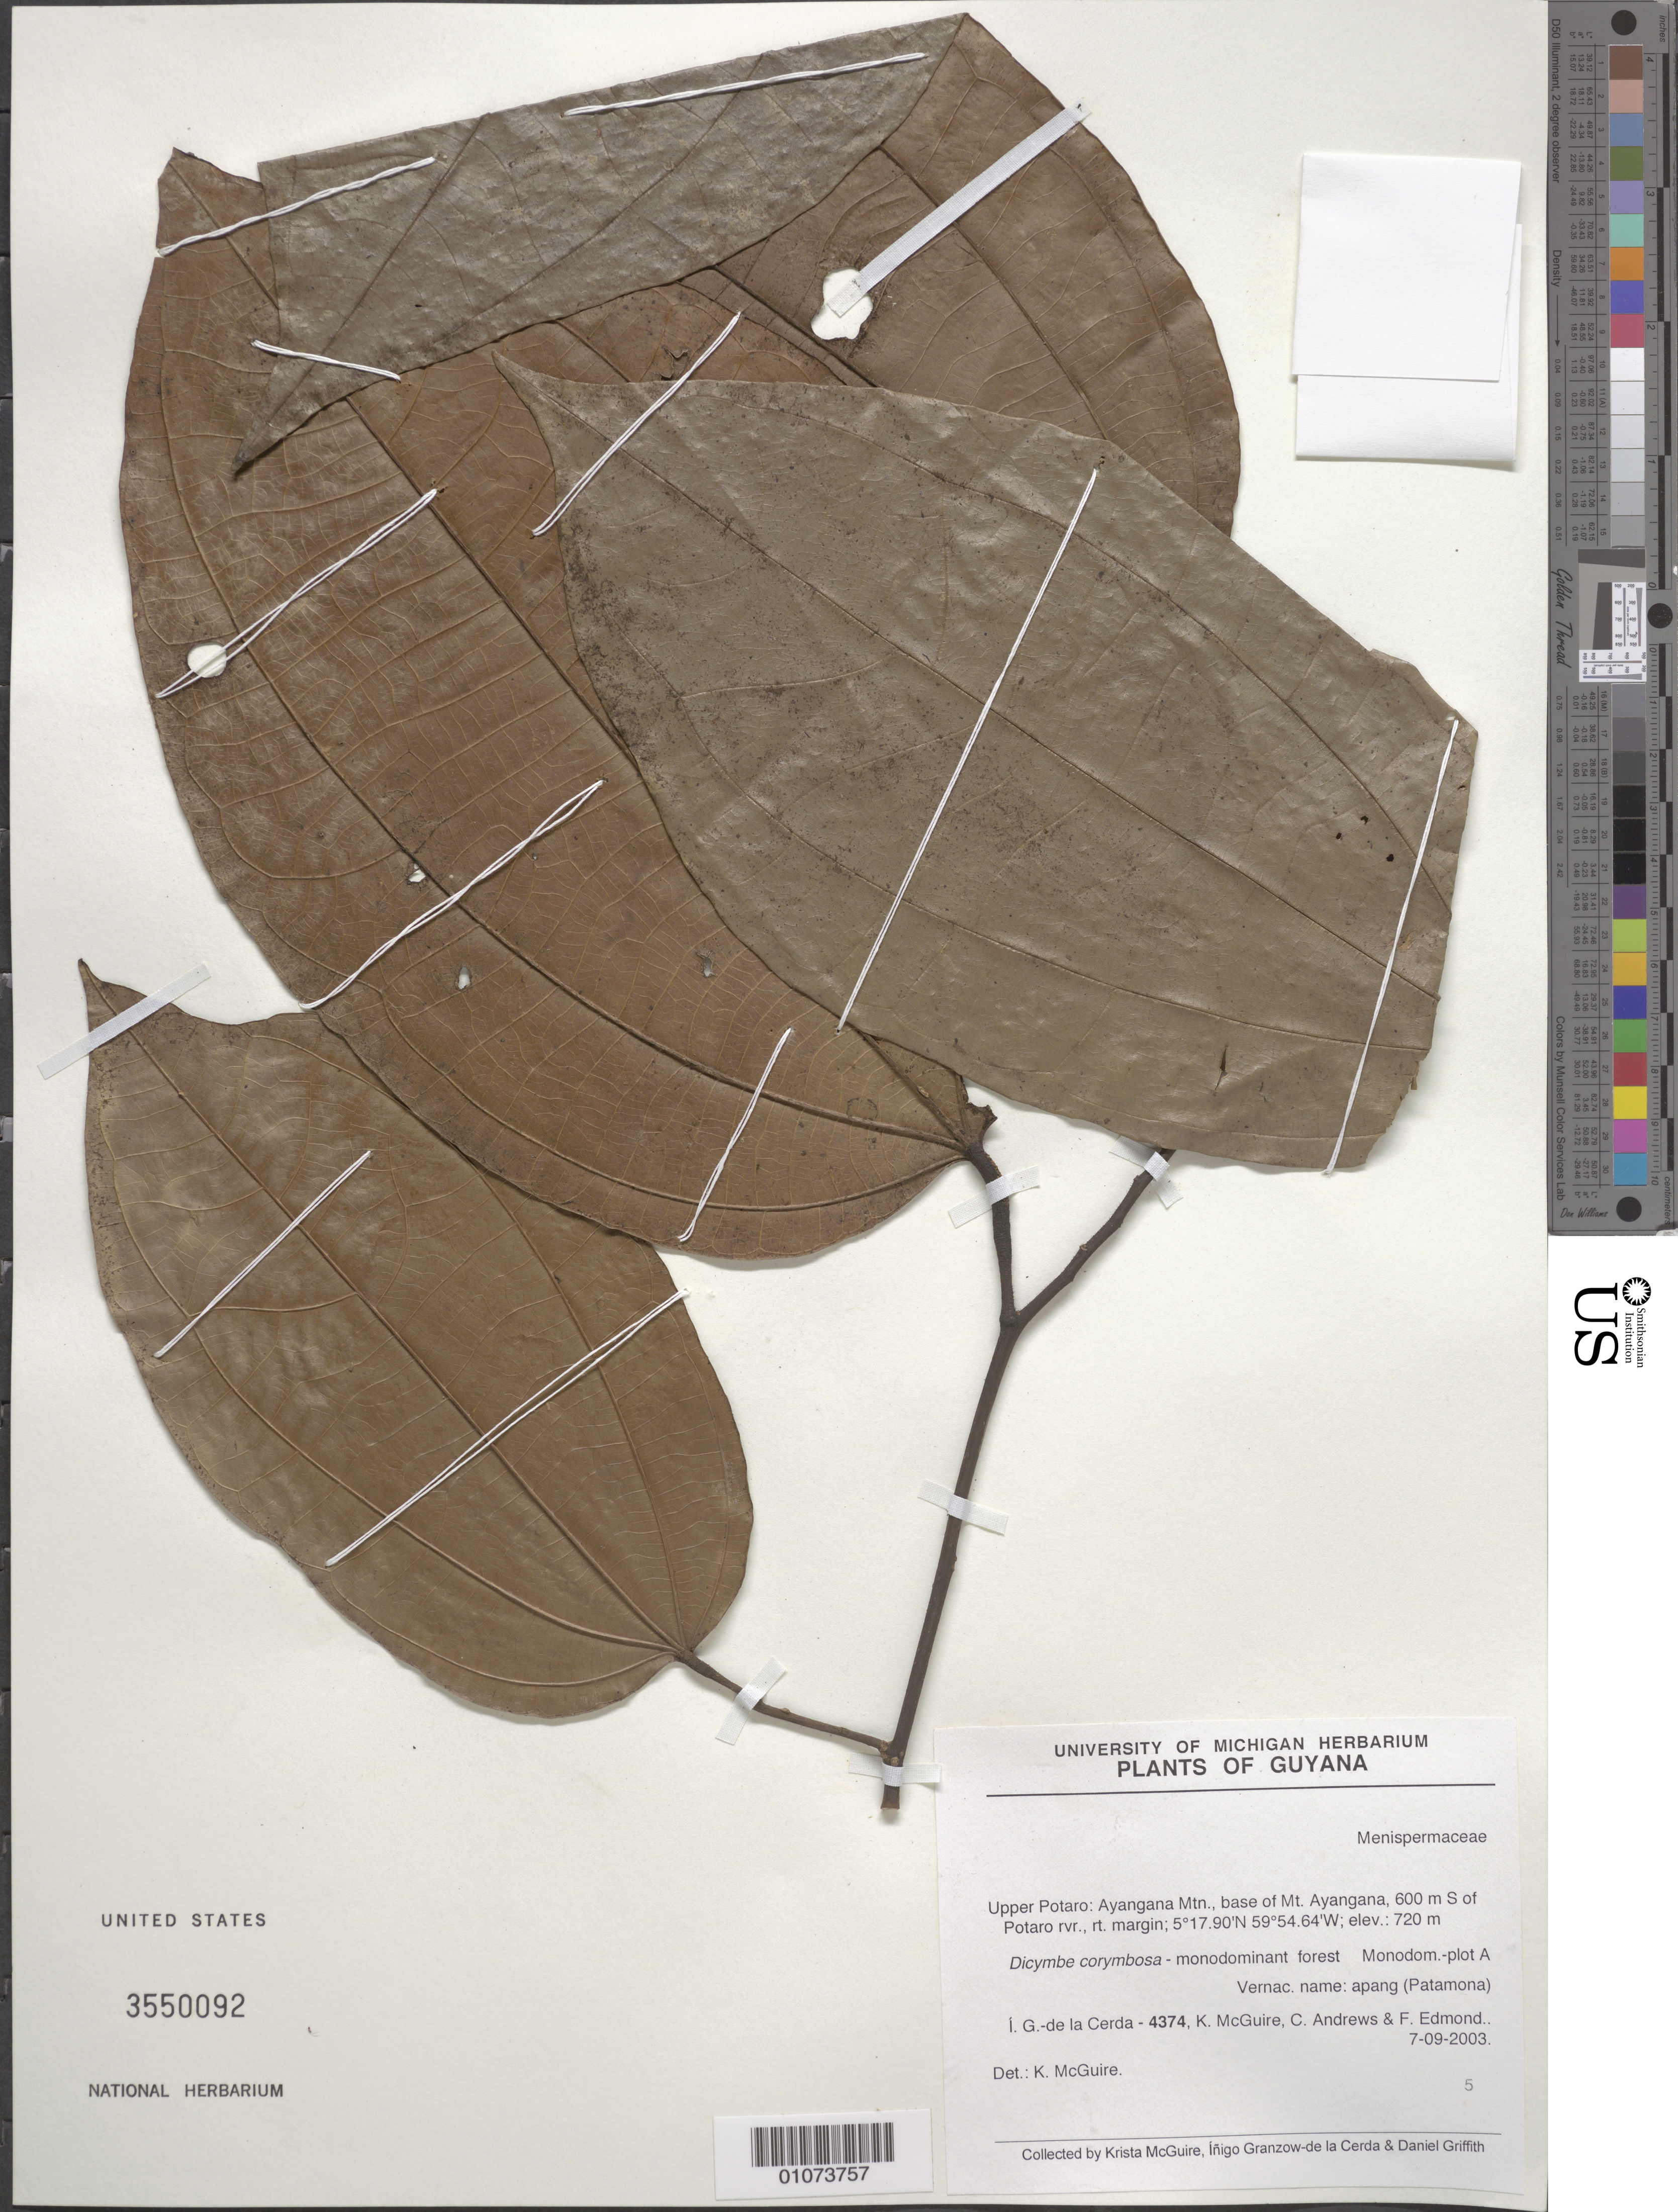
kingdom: Plantae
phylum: Tracheophyta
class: Magnoliopsida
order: Ranunculales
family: Menispermaceae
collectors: I. de la Cerda, K. McGuire, C. Andrews & F. Edmond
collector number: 4374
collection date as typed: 7-Sep-03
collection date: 2003-09-07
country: Guyana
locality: Upper Potaro: Ayangana Mtn., base of Mt. Ayangana, 2.9 km S of Potaro rvr., rt margin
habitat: Dicymbe corymbosa - monodominant forest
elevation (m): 720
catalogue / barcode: US 3550092